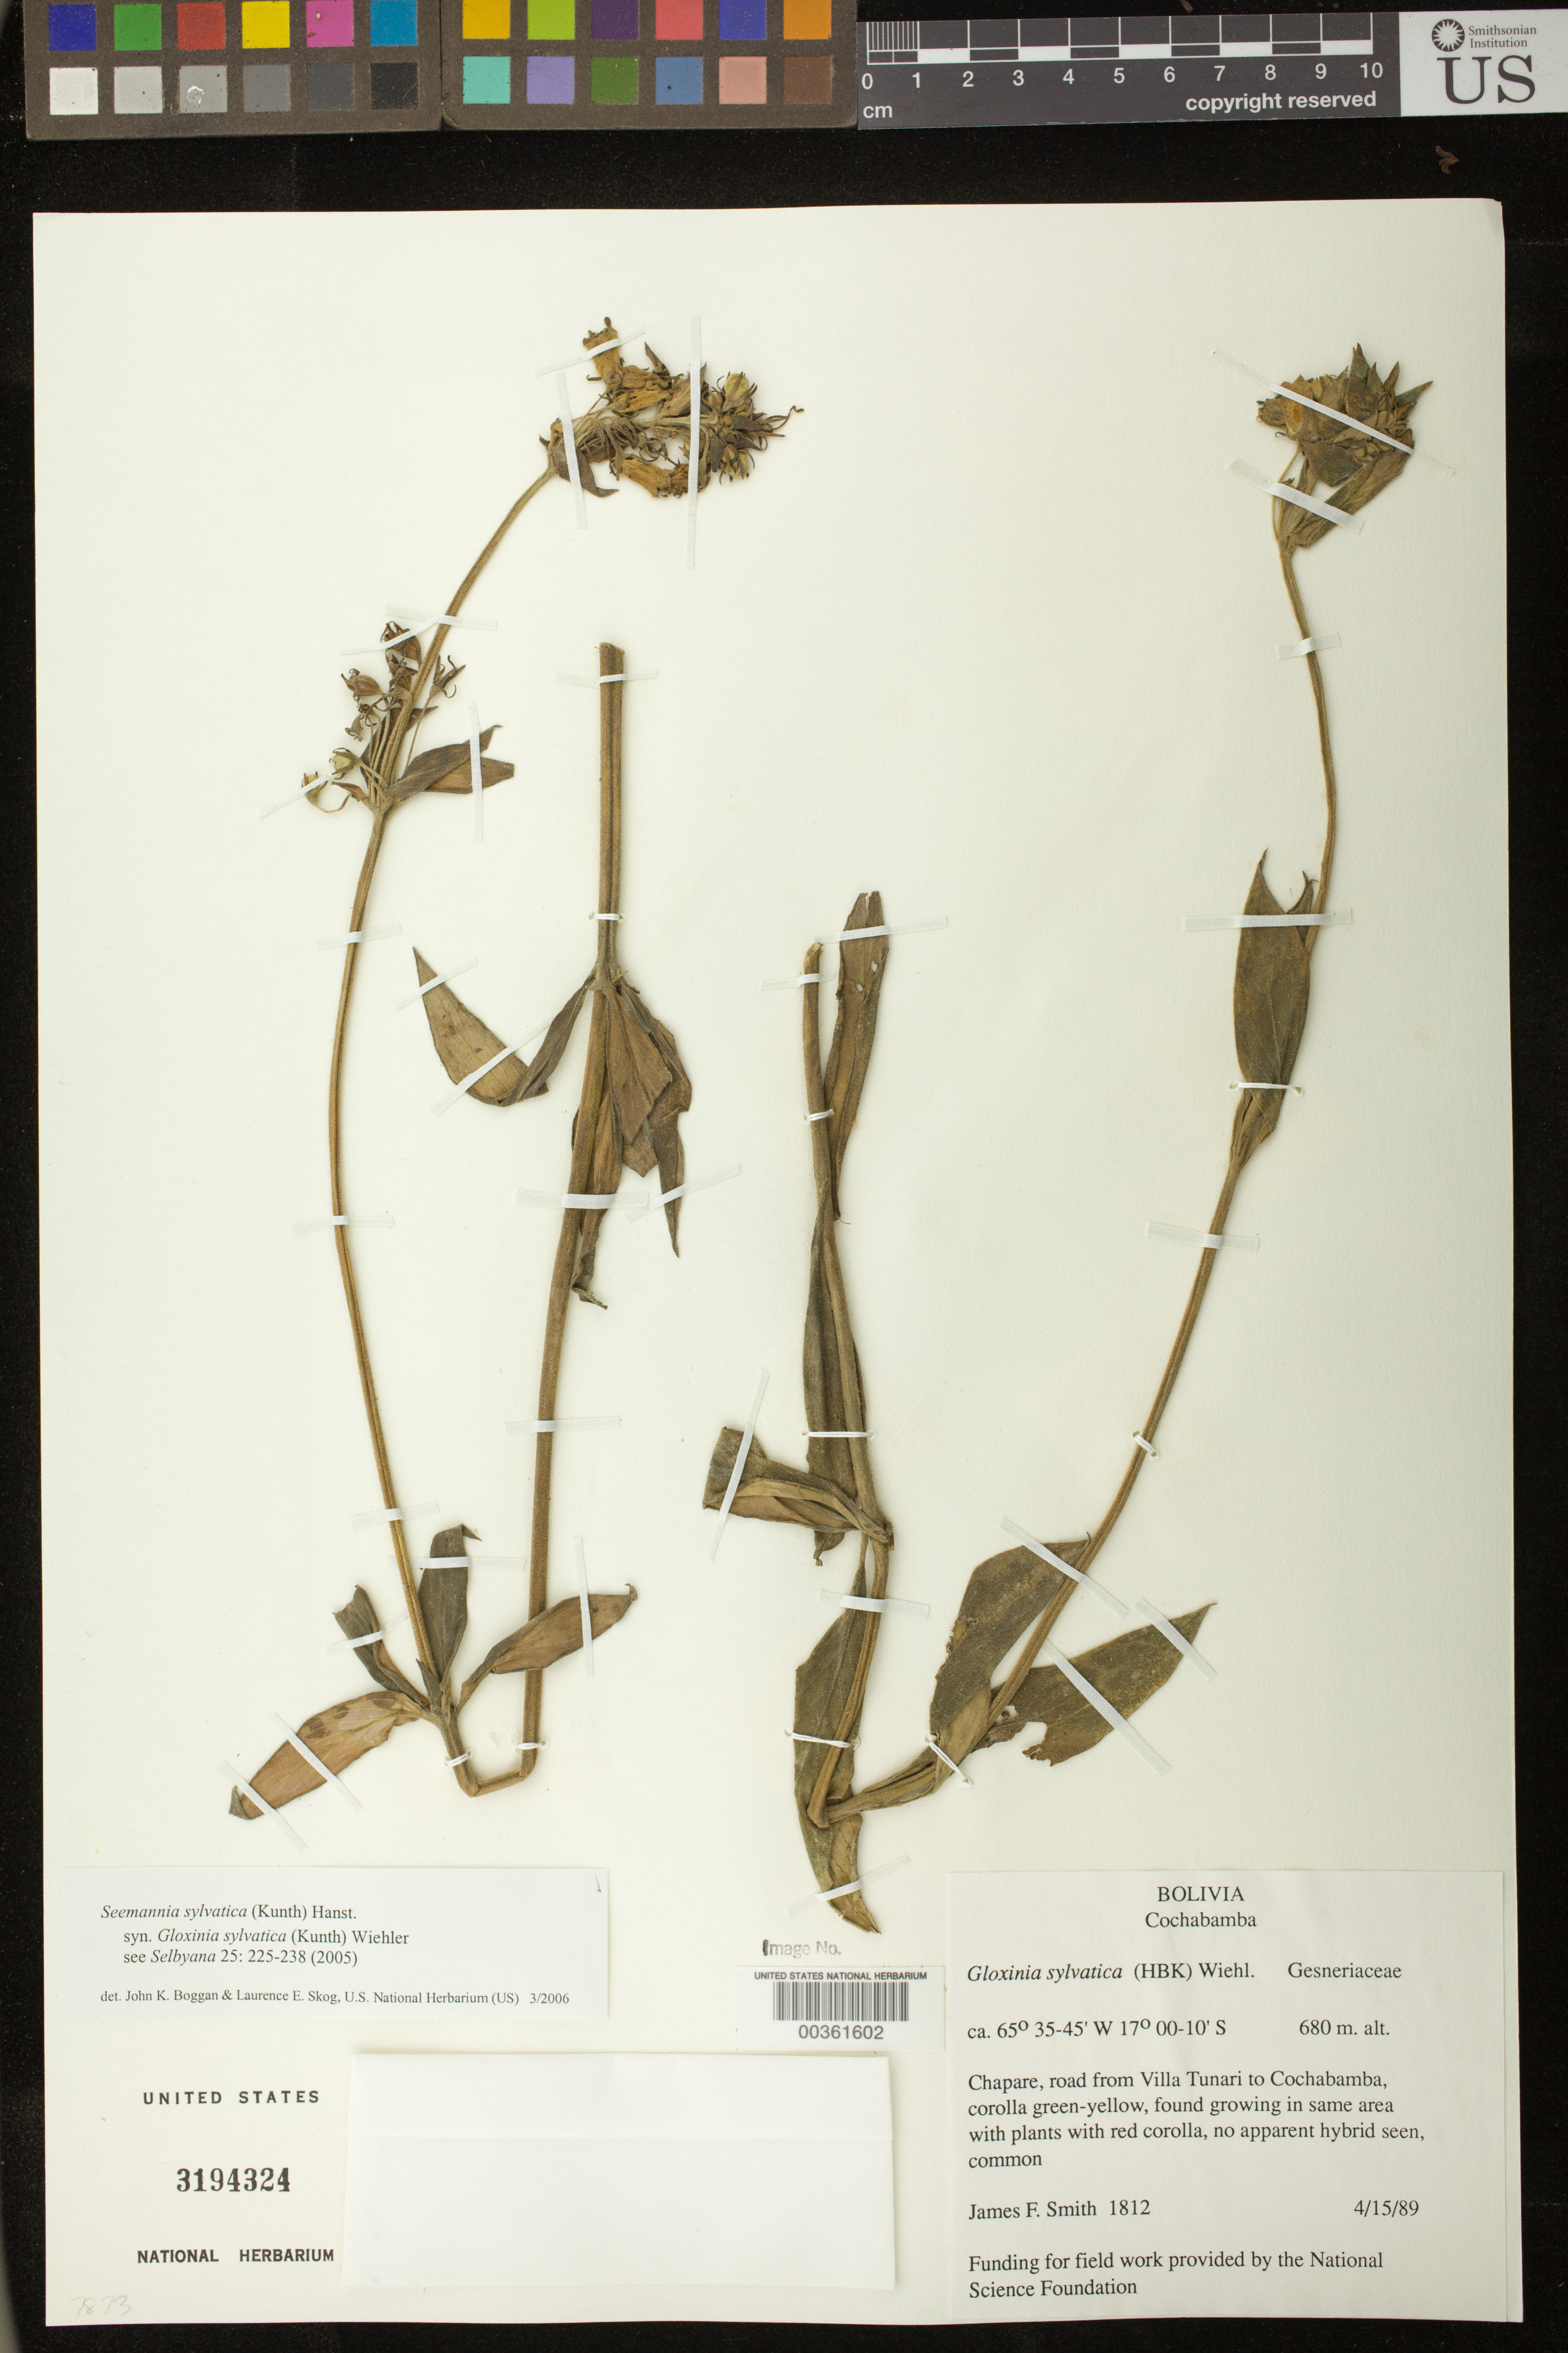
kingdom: Plantae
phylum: Tracheophyta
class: Magnoliopsida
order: Lamiales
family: Gesneriaceae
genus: Seemannia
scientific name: Seemannia sylvatica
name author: (Kunth) Hanst.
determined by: Boggan, J. K.; Skog, L. E.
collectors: J. Smith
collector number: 1812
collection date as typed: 15 Apr 1989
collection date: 1989-04-15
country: Bolivia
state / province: Cochabamba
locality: Chapare, road from Villa Tunari to Cochabamba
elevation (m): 680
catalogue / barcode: US 3194324